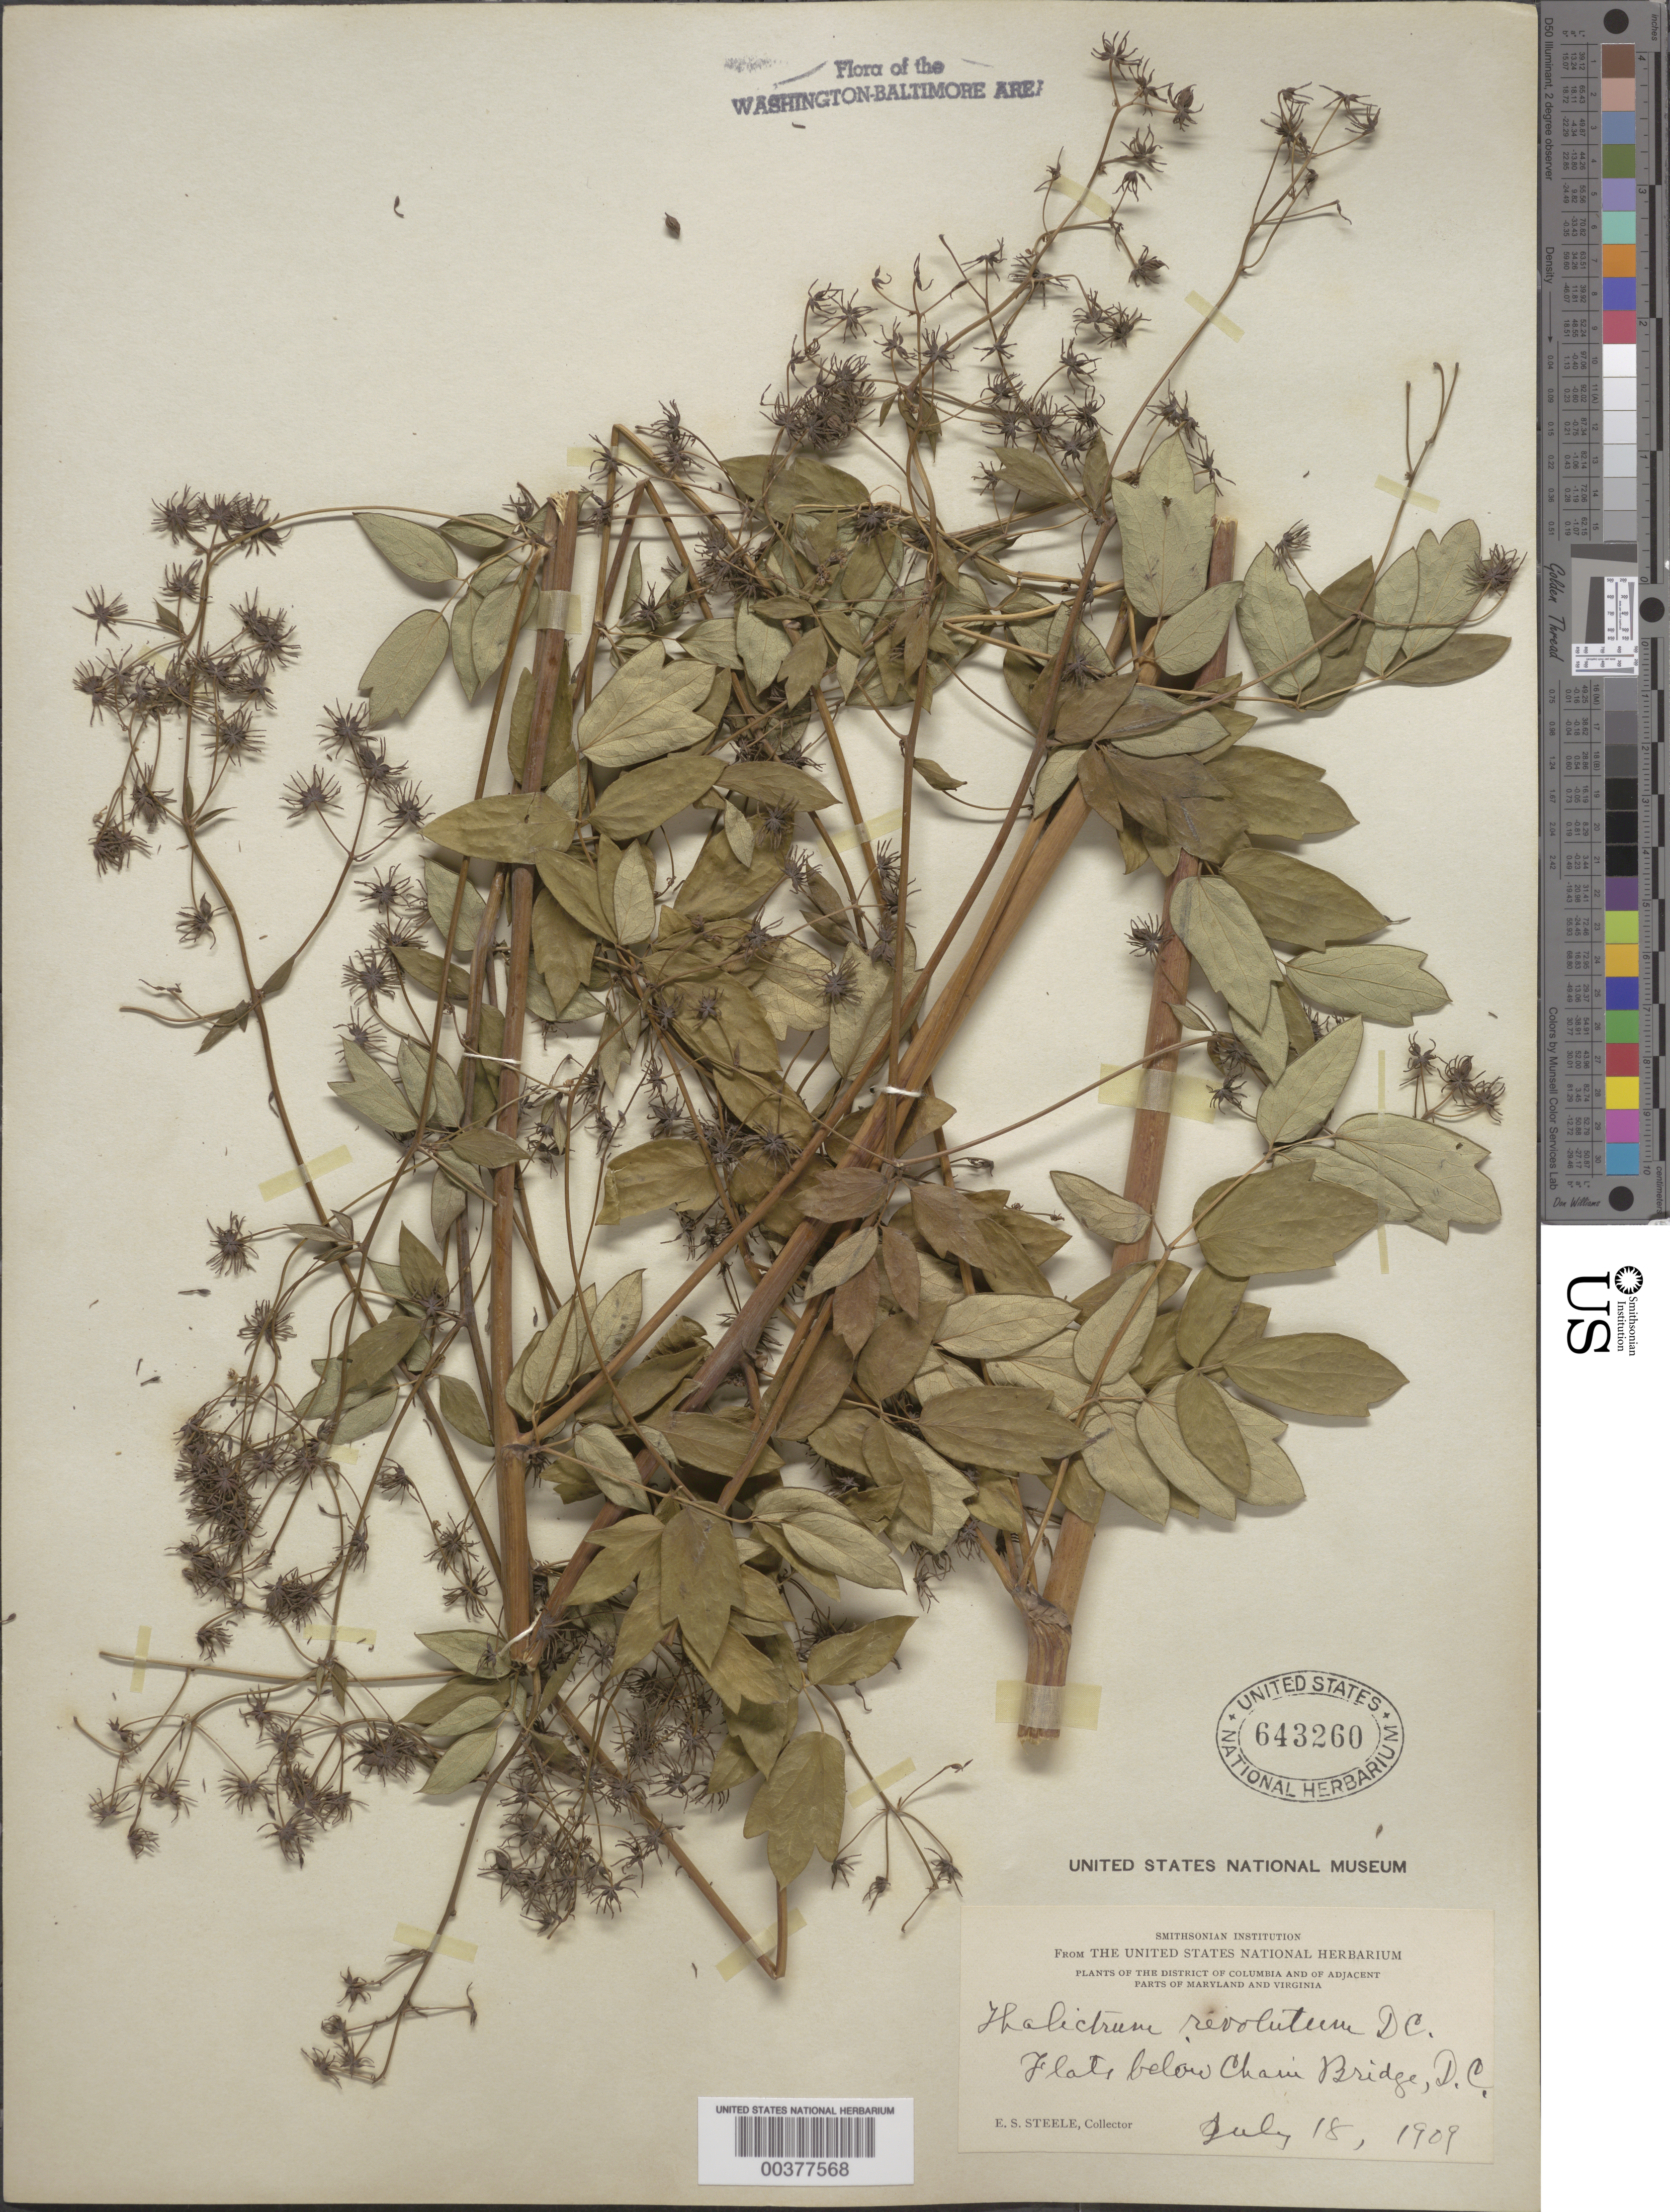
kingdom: Plantae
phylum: Tracheophyta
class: Magnoliopsida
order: Ranunculales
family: Ranunculaceae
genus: Thalictrum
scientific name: Thalictrum amphibolum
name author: Greene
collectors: E. Steele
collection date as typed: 18 Jul 1909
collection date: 1909-07-18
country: United States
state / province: District of Columbia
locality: Chain Bridge C. and O. Canal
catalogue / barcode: US 643260